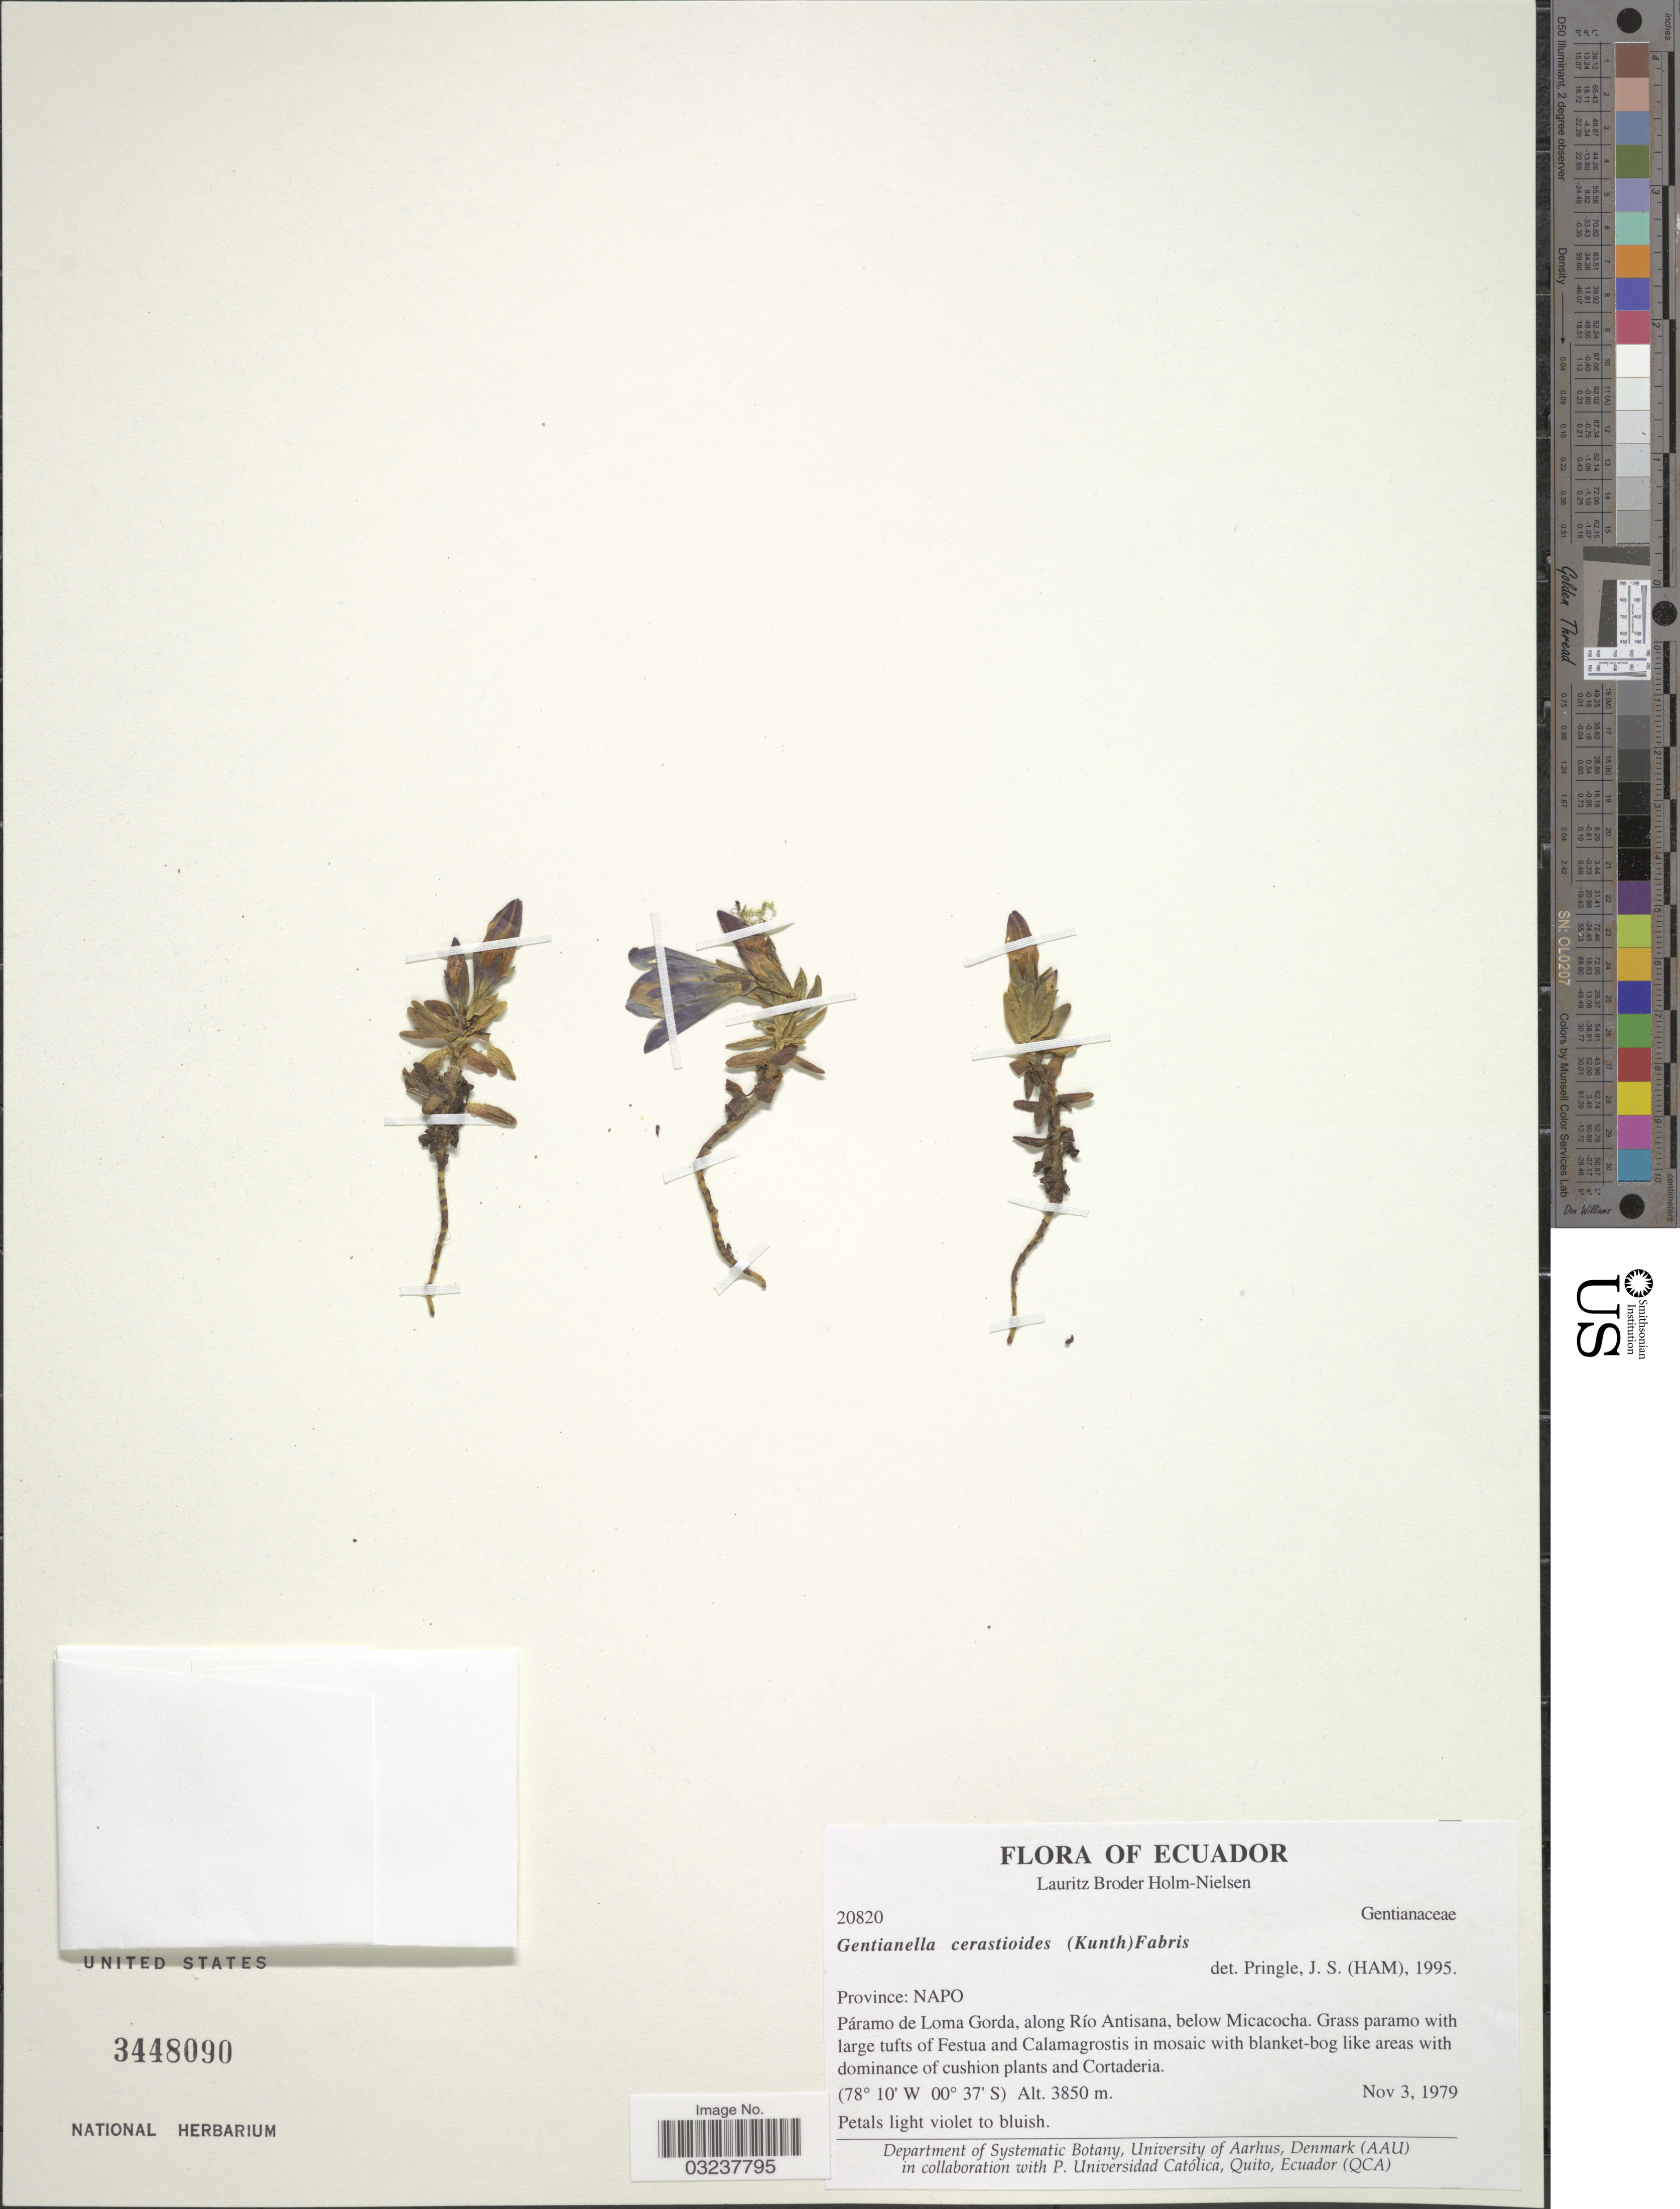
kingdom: Plantae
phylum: Tracheophyta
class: Magnoliopsida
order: Gentianales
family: Gentianaceae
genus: Gentianella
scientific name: Gentianella cerastioides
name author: (Kunth) Fabris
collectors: L. B. Holm-Nielsen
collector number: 20820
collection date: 1979-11-03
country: Ecuador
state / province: Napo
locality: Páramo de Loma Gorda, along Río Antisana, below Micacoha.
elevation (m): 3850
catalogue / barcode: US 3448090